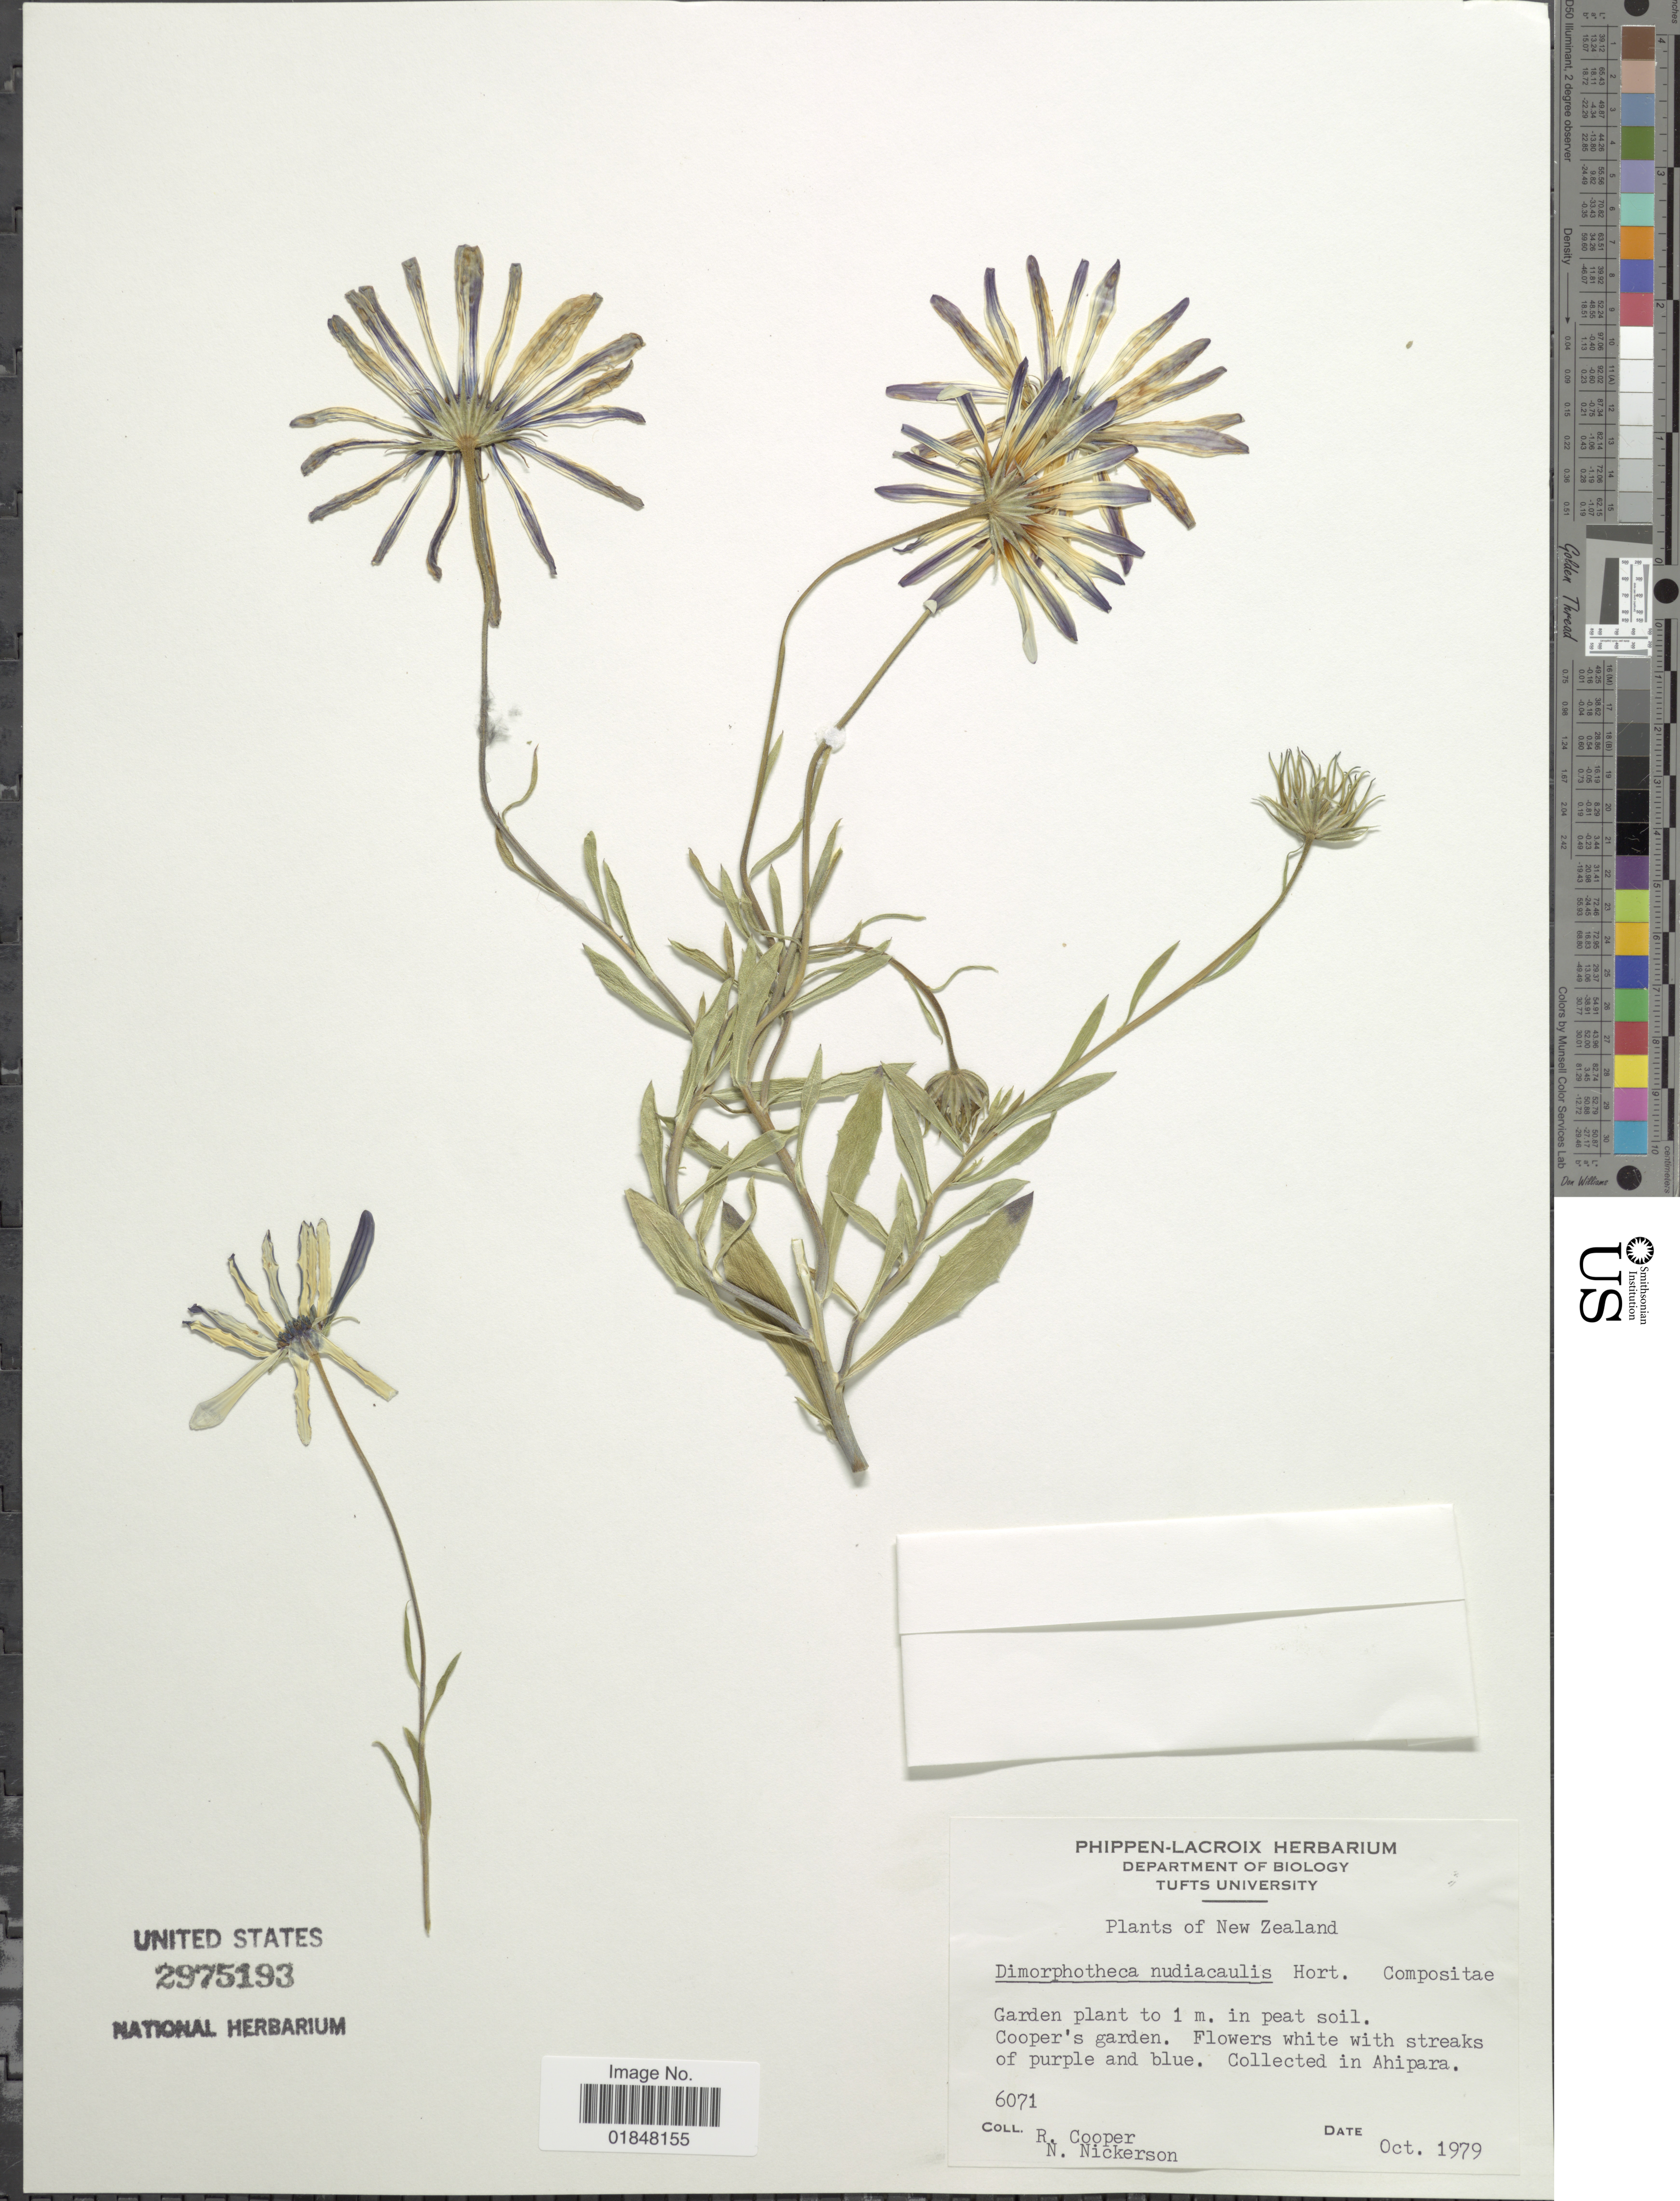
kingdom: Plantae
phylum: Tracheophyta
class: Magnoliopsida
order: Asterales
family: Asteraceae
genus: Dimorphotheca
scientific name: Dimorphotheca nudicaulis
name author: (L.) DC.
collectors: R. Cooper & N. Nickerson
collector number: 6071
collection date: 1979-10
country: New Zealand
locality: Cooper's garden, Ahipara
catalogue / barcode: US 2975193